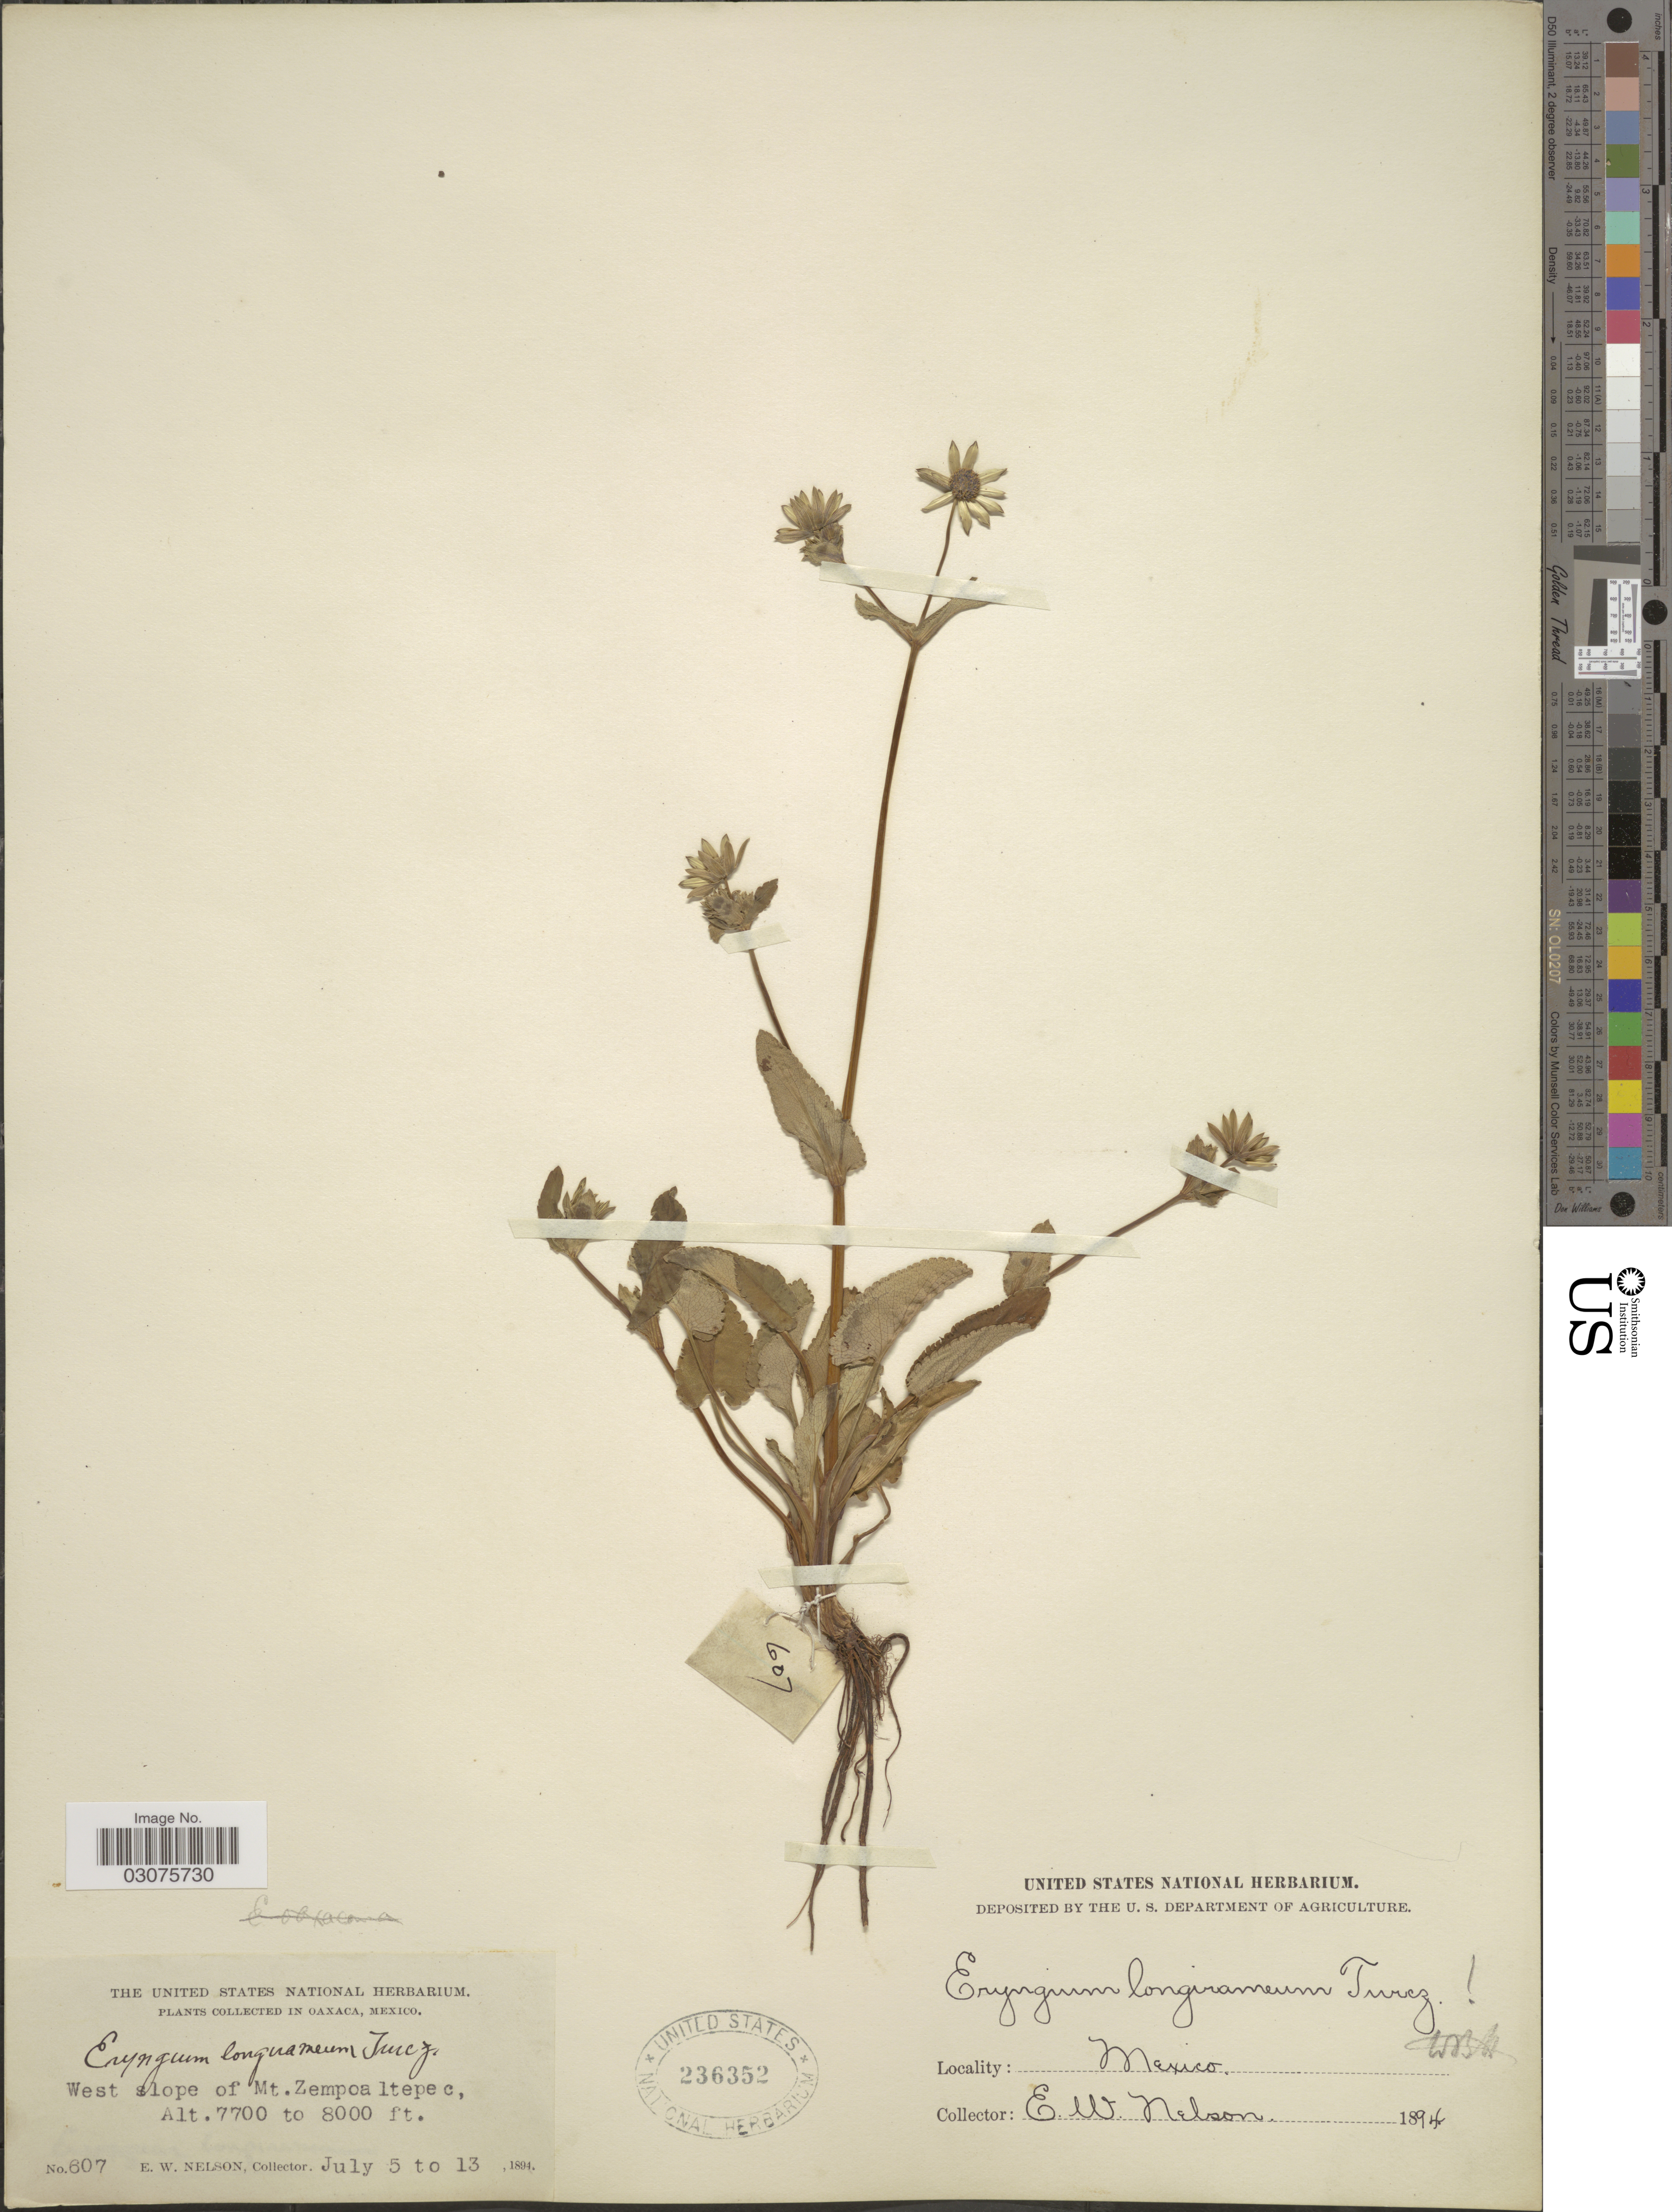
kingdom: Plantae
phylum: Tracheophyta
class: Magnoliopsida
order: Apiales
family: Apiaceae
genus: Eryngium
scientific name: Eryngium gracile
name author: F. Delaroche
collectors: E. W. Nelson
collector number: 607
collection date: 1894-07-05/1894-07-13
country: Mexico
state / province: Oaxaca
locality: West slope of Mt. Zempoa Itepec.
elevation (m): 2347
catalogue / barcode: US 236352